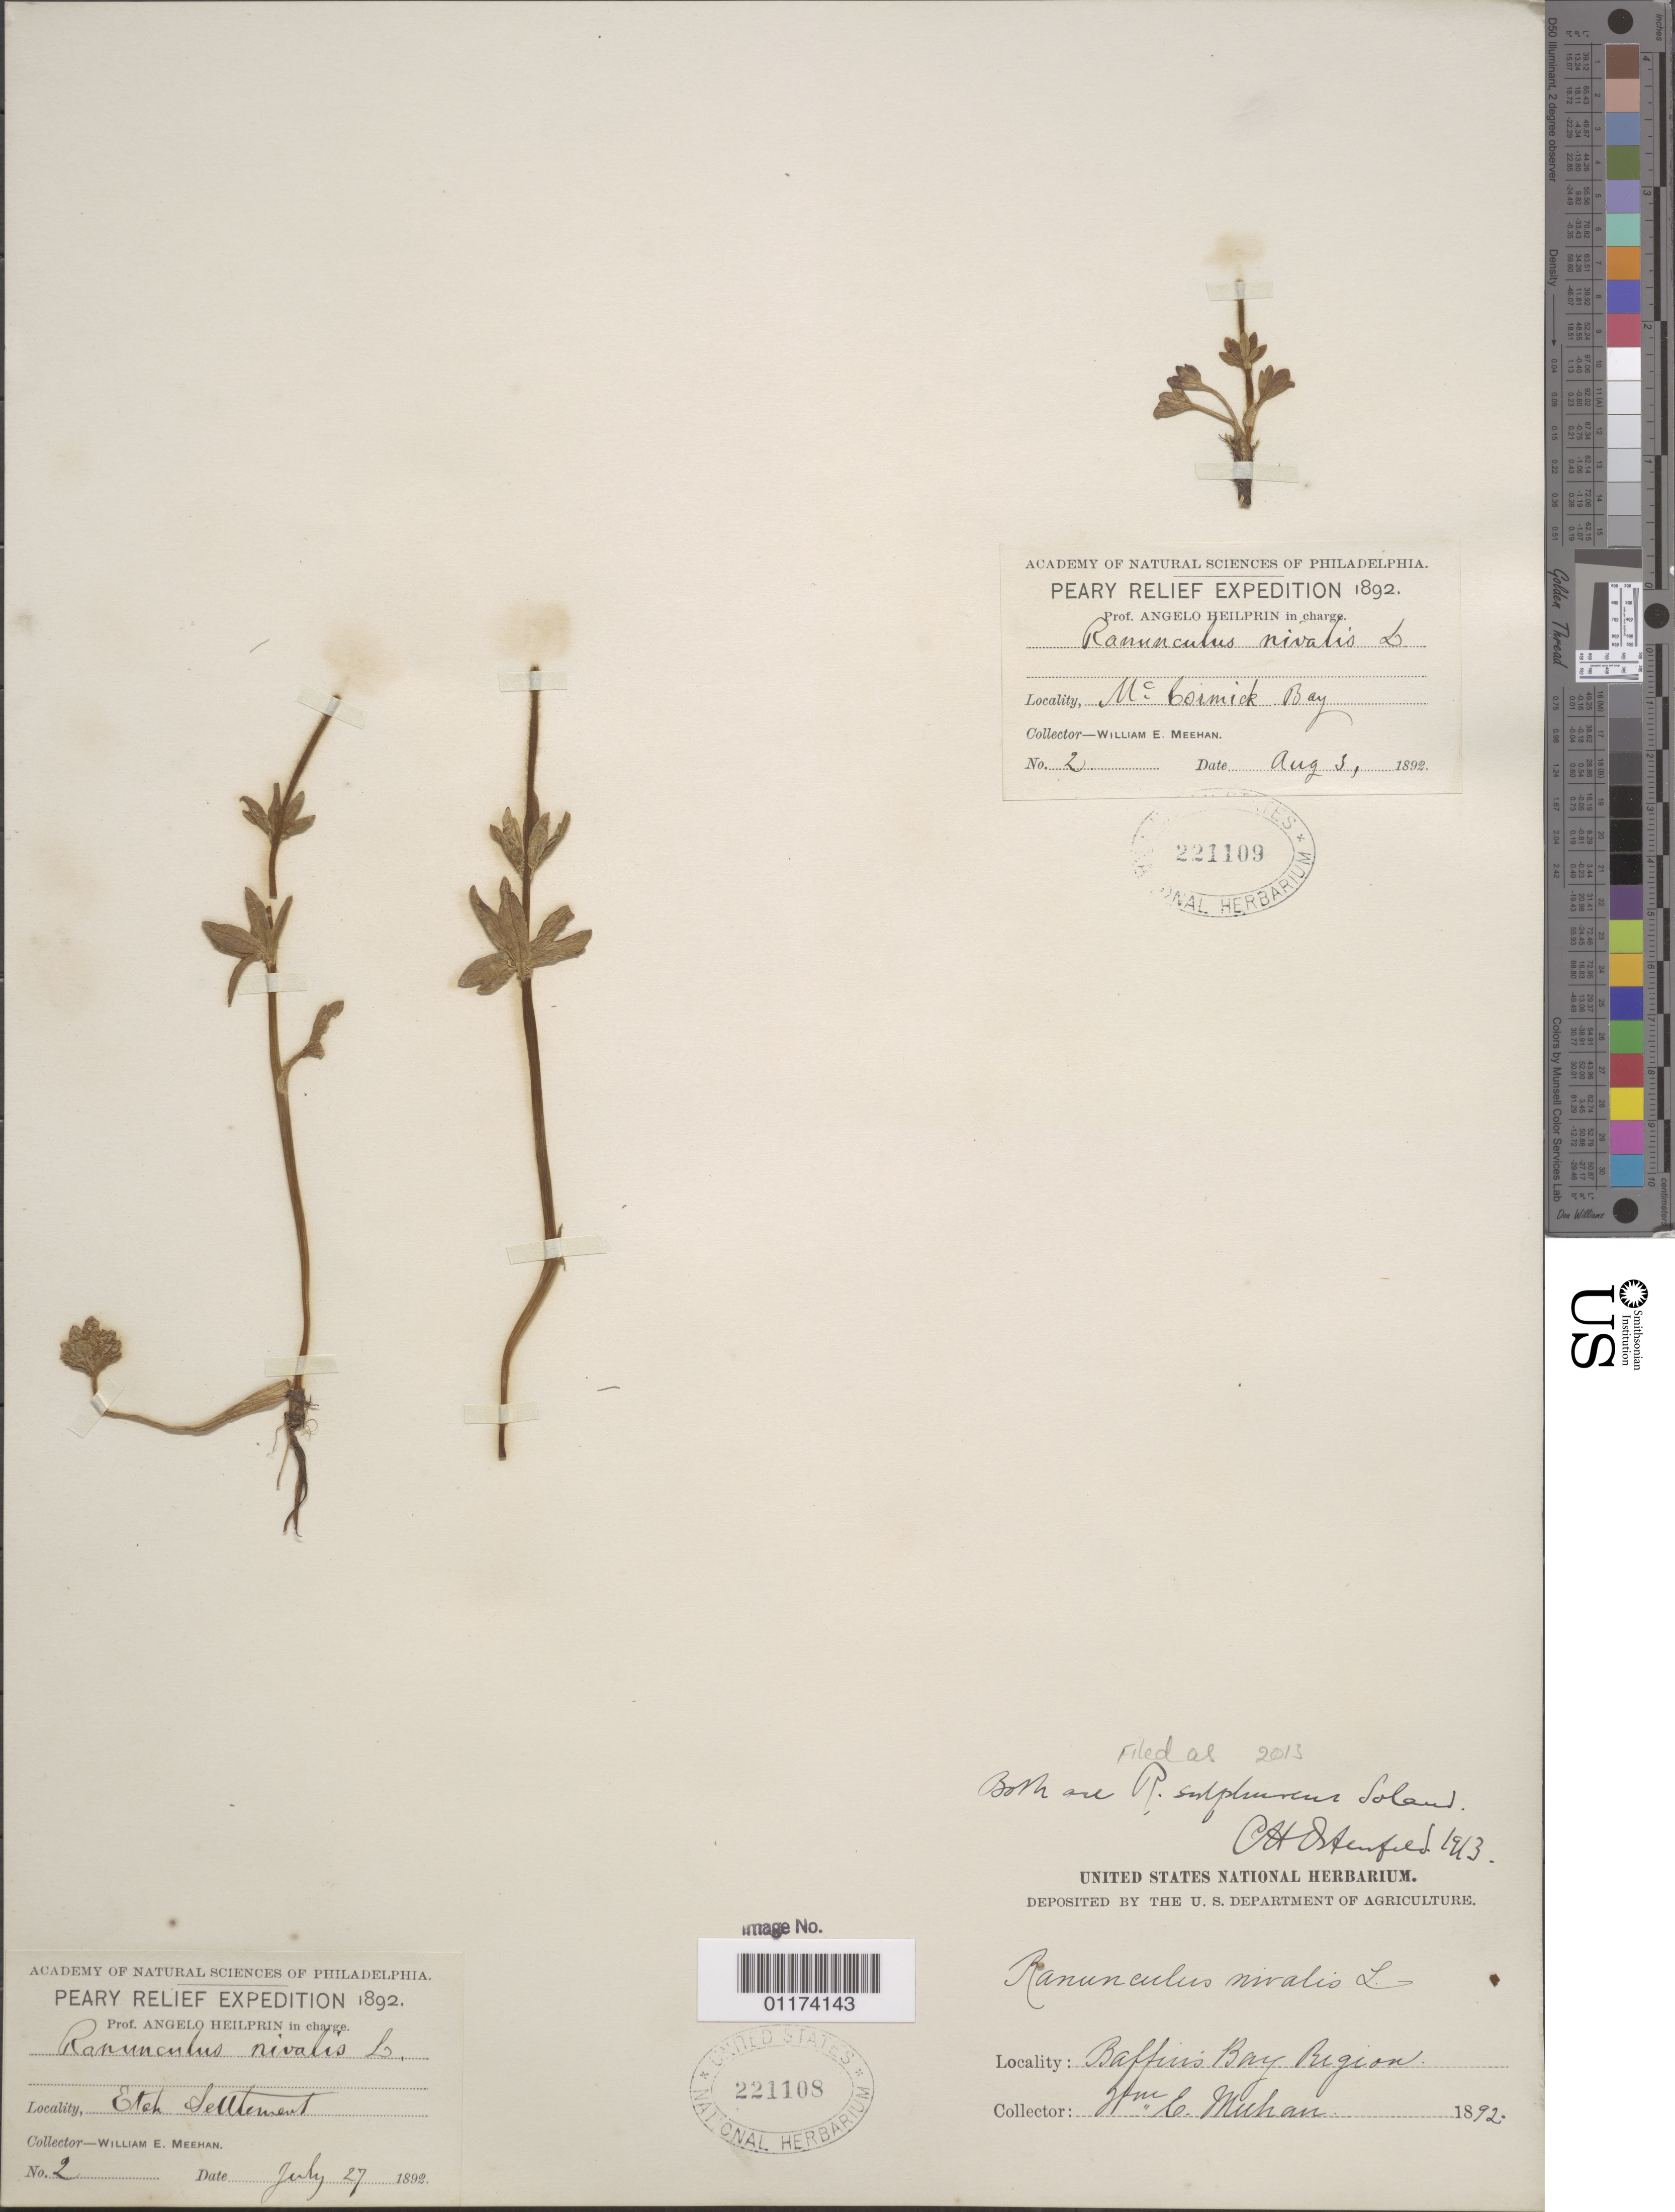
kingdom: Plantae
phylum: Tracheophyta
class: Magnoliopsida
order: Ranunculales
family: Ranunculaceae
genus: Ranunculus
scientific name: Ranunculus sulphureus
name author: Sol.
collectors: W. Meehan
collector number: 2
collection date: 1892-08-03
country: Greenland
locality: McCormick Bay.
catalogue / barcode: US 221109-2